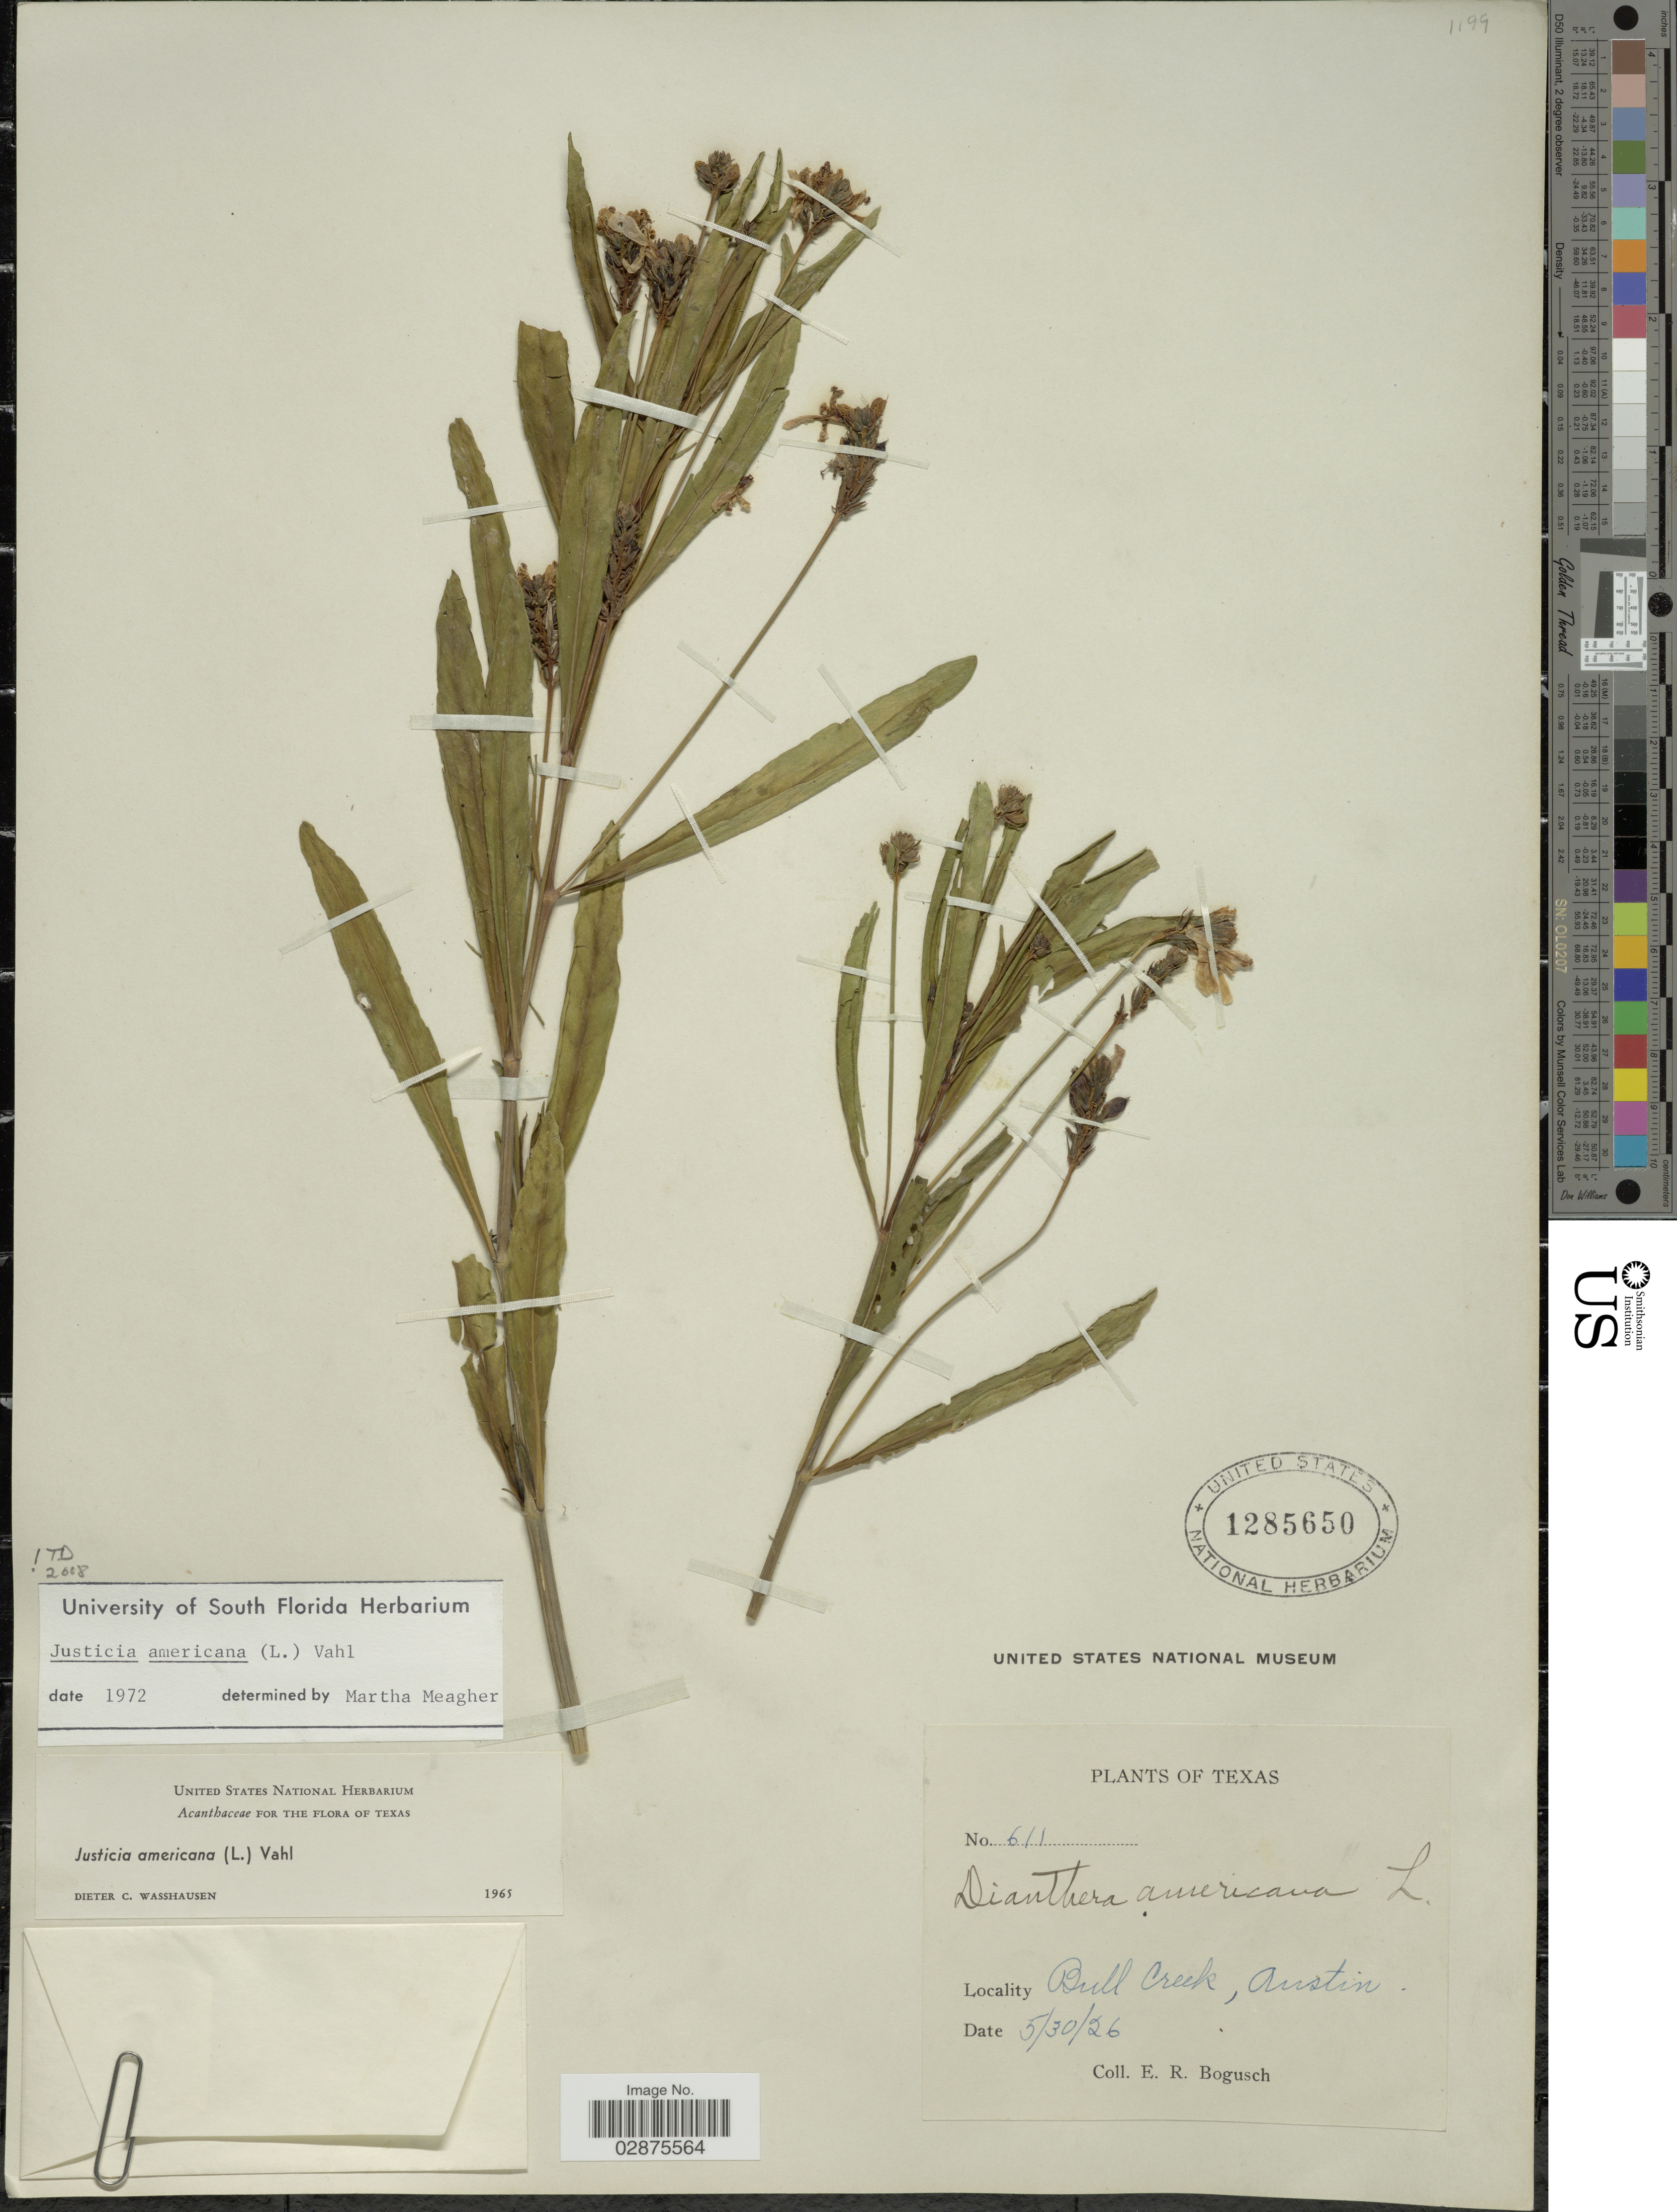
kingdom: Plantae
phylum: Tracheophyta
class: Magnoliopsida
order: Lamiales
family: Acanthaceae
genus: Justicia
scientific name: Justicia americana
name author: (L.) Vahl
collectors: E. Bogusch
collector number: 611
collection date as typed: Transcribed d/m/y: 30/5/26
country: United States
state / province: Texas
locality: Bull Creek, Austin.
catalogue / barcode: US 1285650